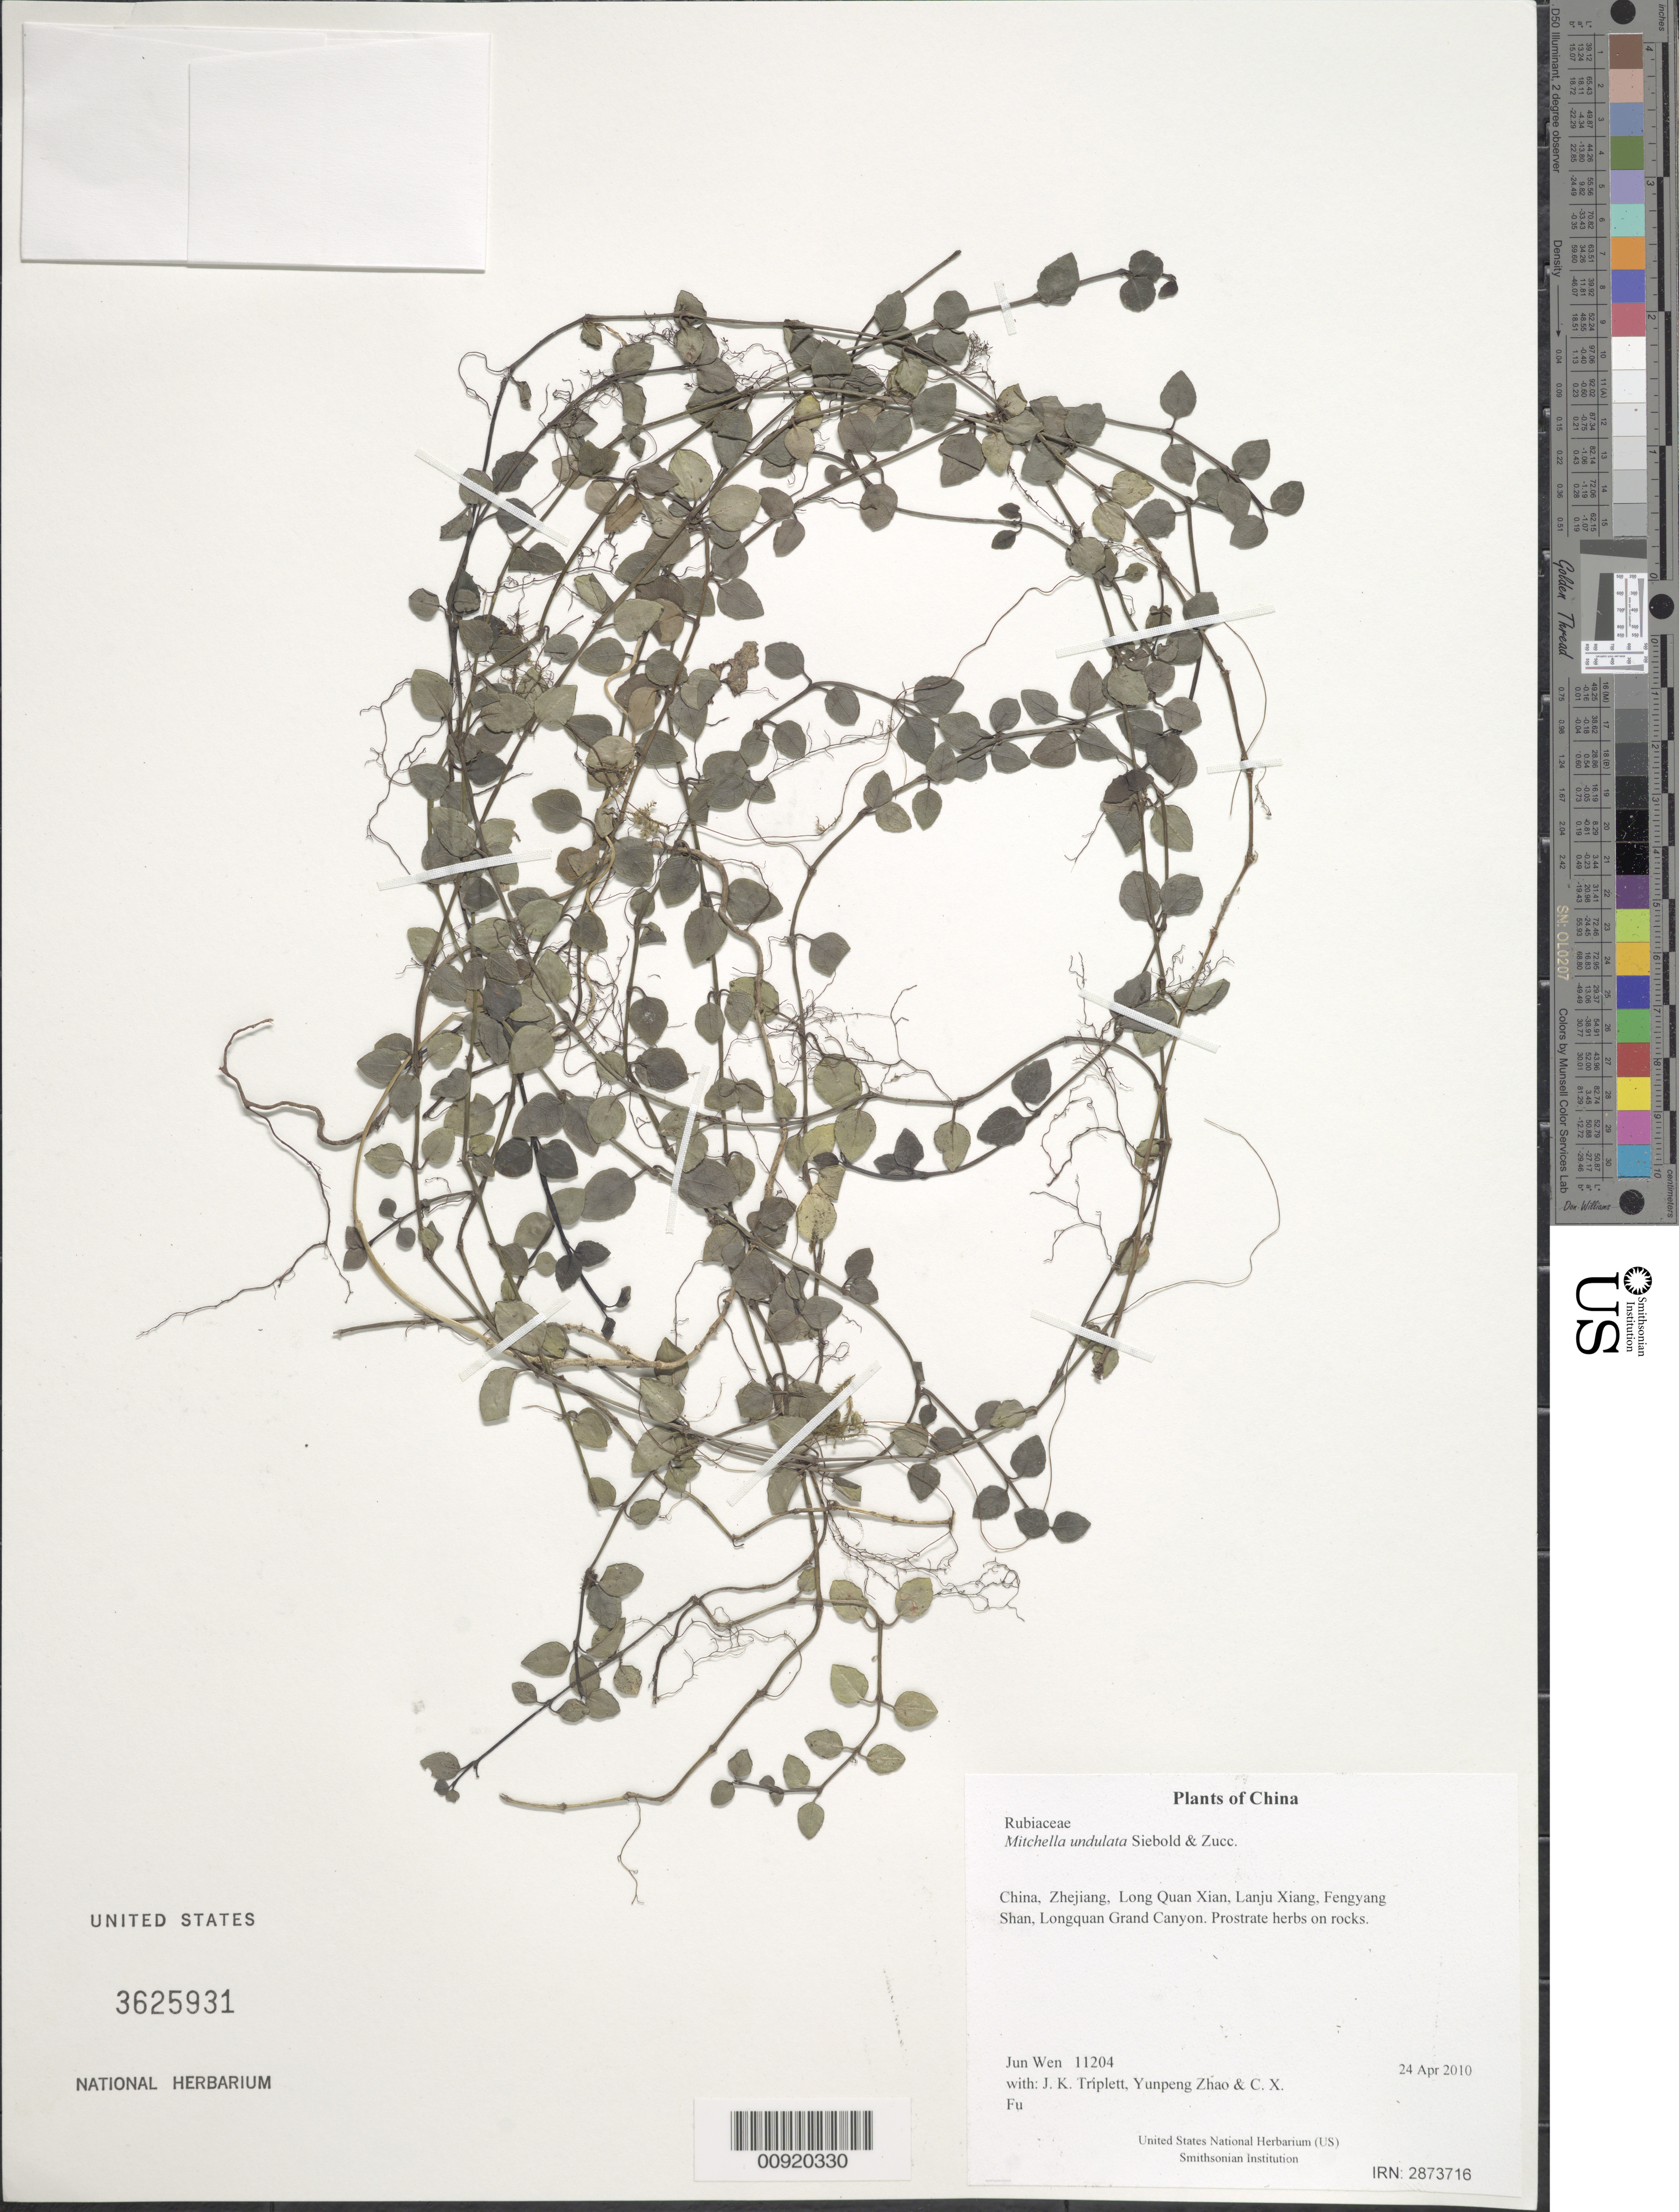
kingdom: Plantae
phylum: Tracheophyta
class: Magnoliopsida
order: Gentianales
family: Rubiaceae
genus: Mitchella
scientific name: Mitchella undulata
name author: Siebold & Zucc.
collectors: J. Wen, J. K. Triplett, Yunpeng Zhao & C. X. Fu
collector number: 11204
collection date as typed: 24 Apr 2010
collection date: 2010-04-24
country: China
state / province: Zhejiang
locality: Long Quan Xian, Lanju Xiang, Fengyang Shan, Longquan Grand Canyon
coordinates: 27 52.898 N, 119 10.333 E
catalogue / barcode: US 3625931